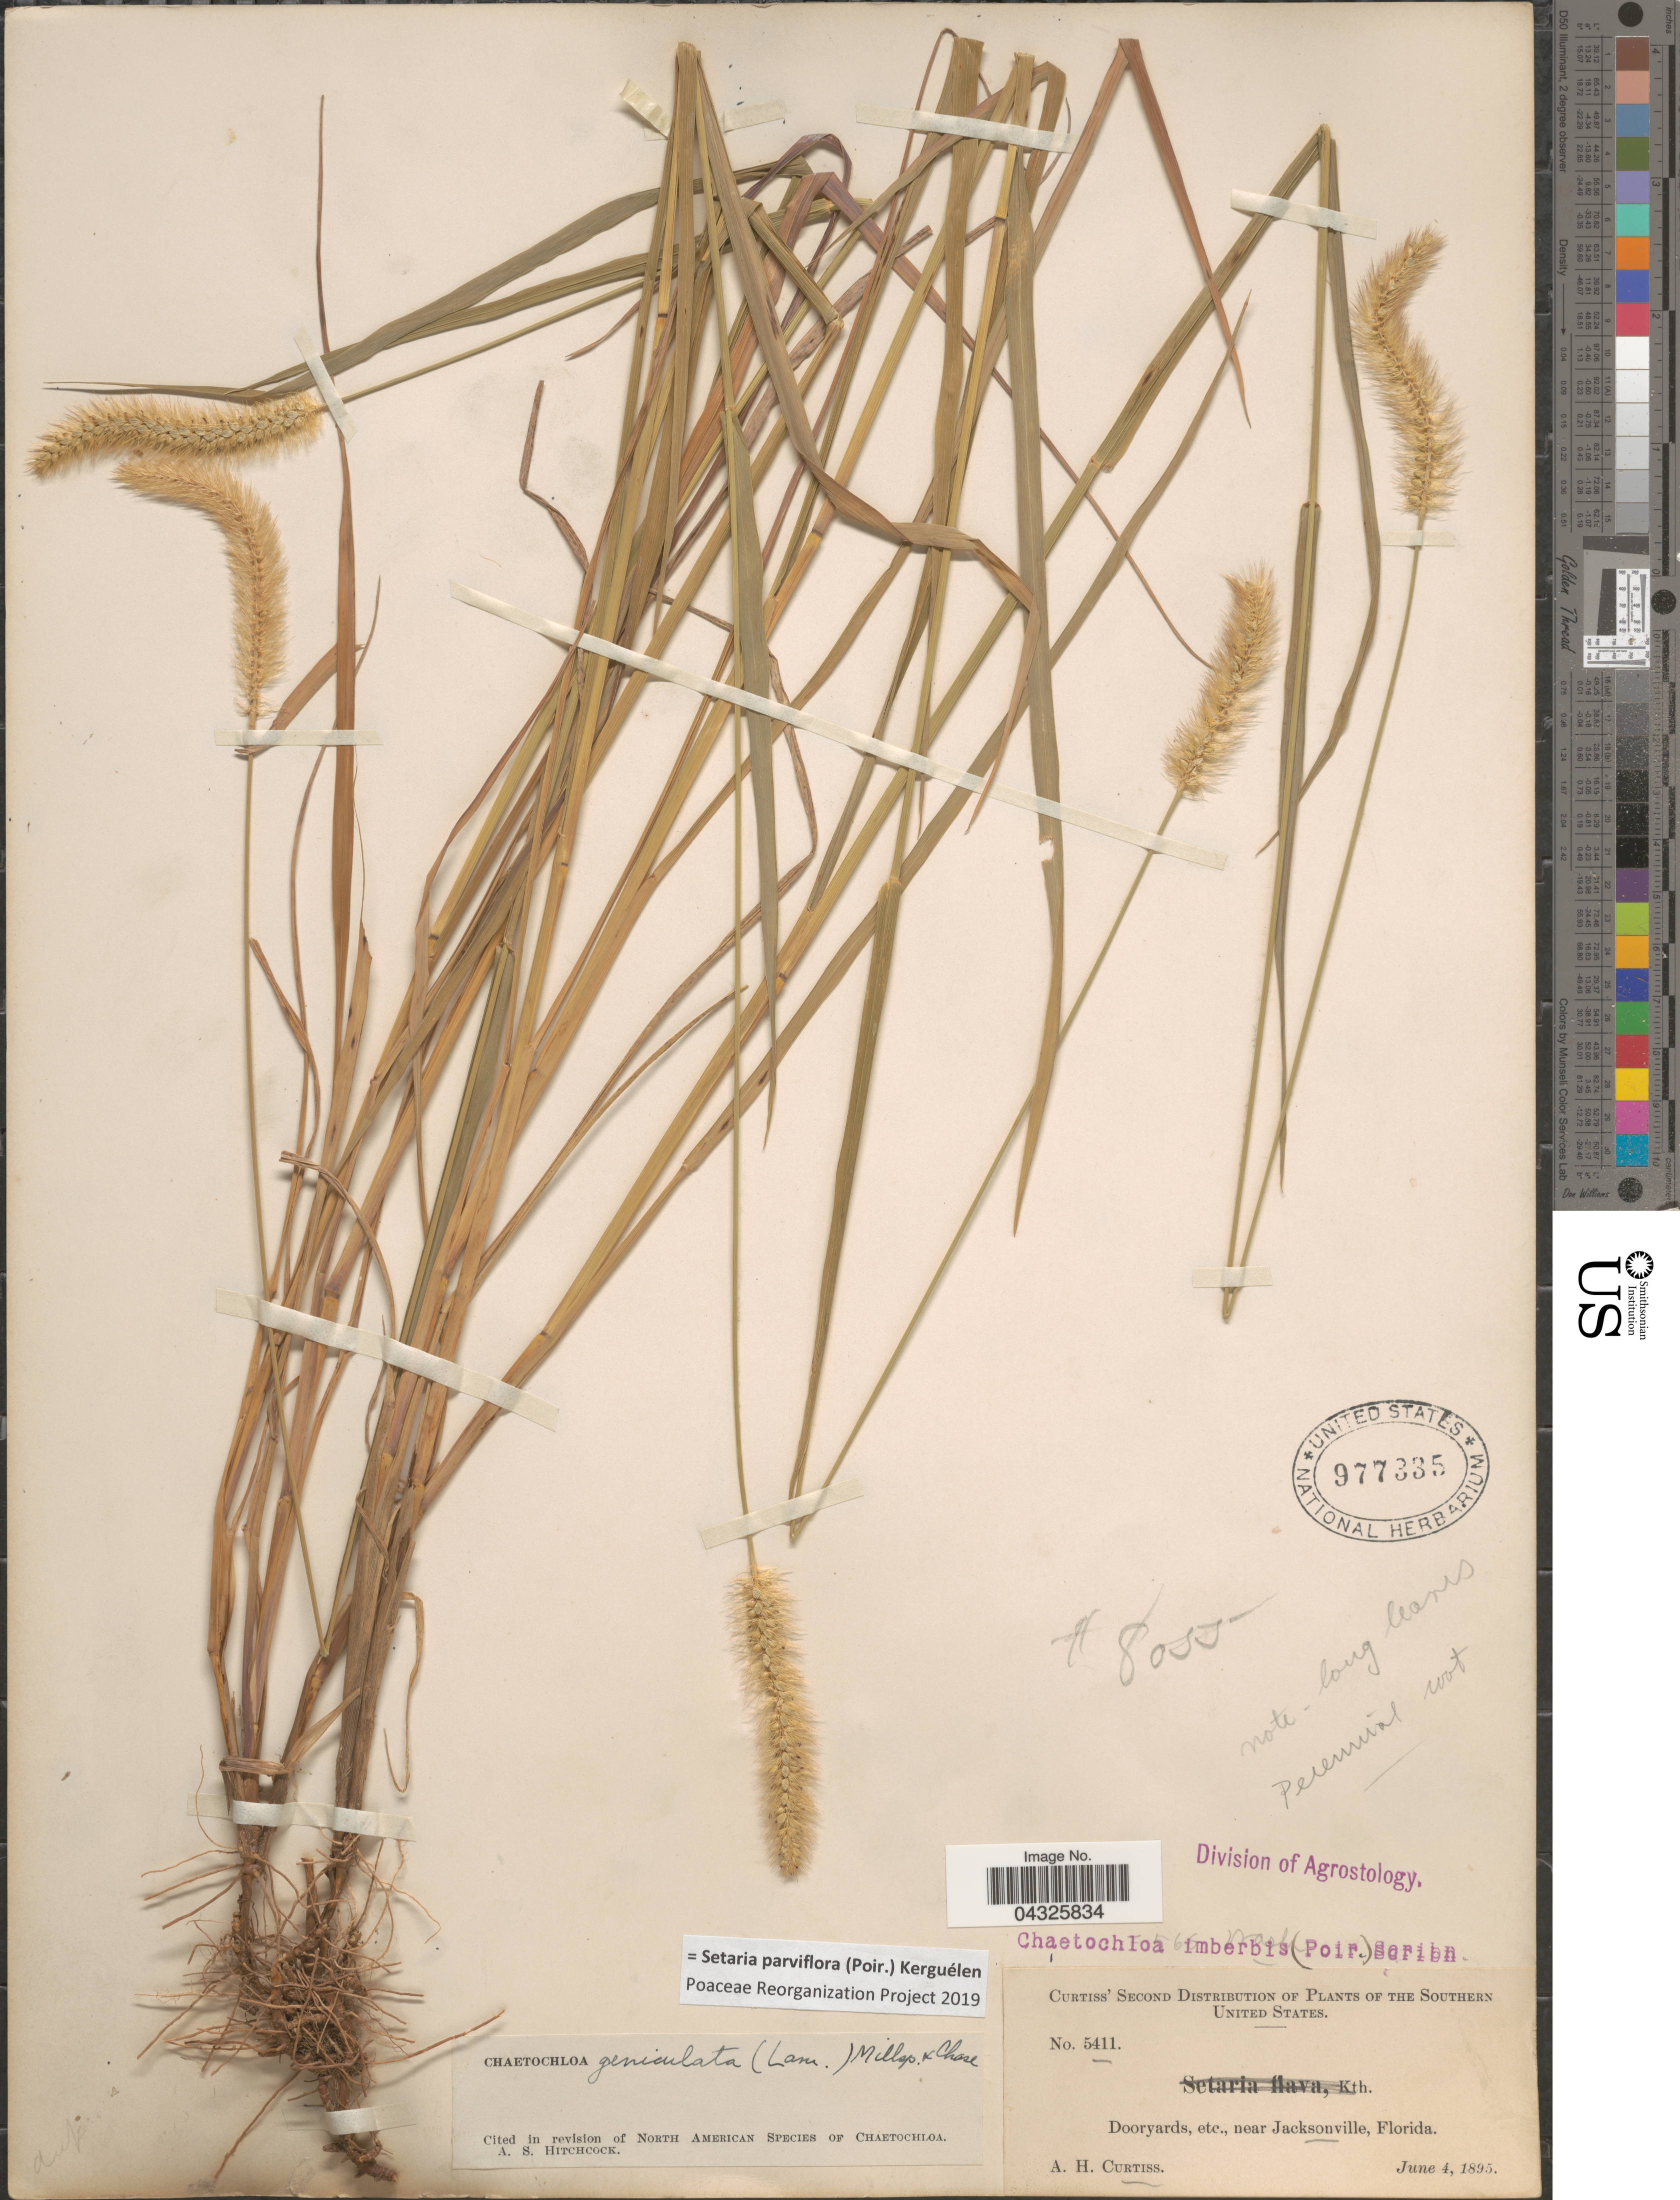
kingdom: Plantae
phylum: Tracheophyta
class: Liliopsida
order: Poales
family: Poaceae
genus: Setaria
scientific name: Setaria parviflora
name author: (Poir.) Kerguélen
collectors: A. H. Curtiss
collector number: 5411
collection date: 1895-06-04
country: United States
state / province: Florida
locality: The Southern United States. Dooryards, etc., near Jacksonville.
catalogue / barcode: US 977335